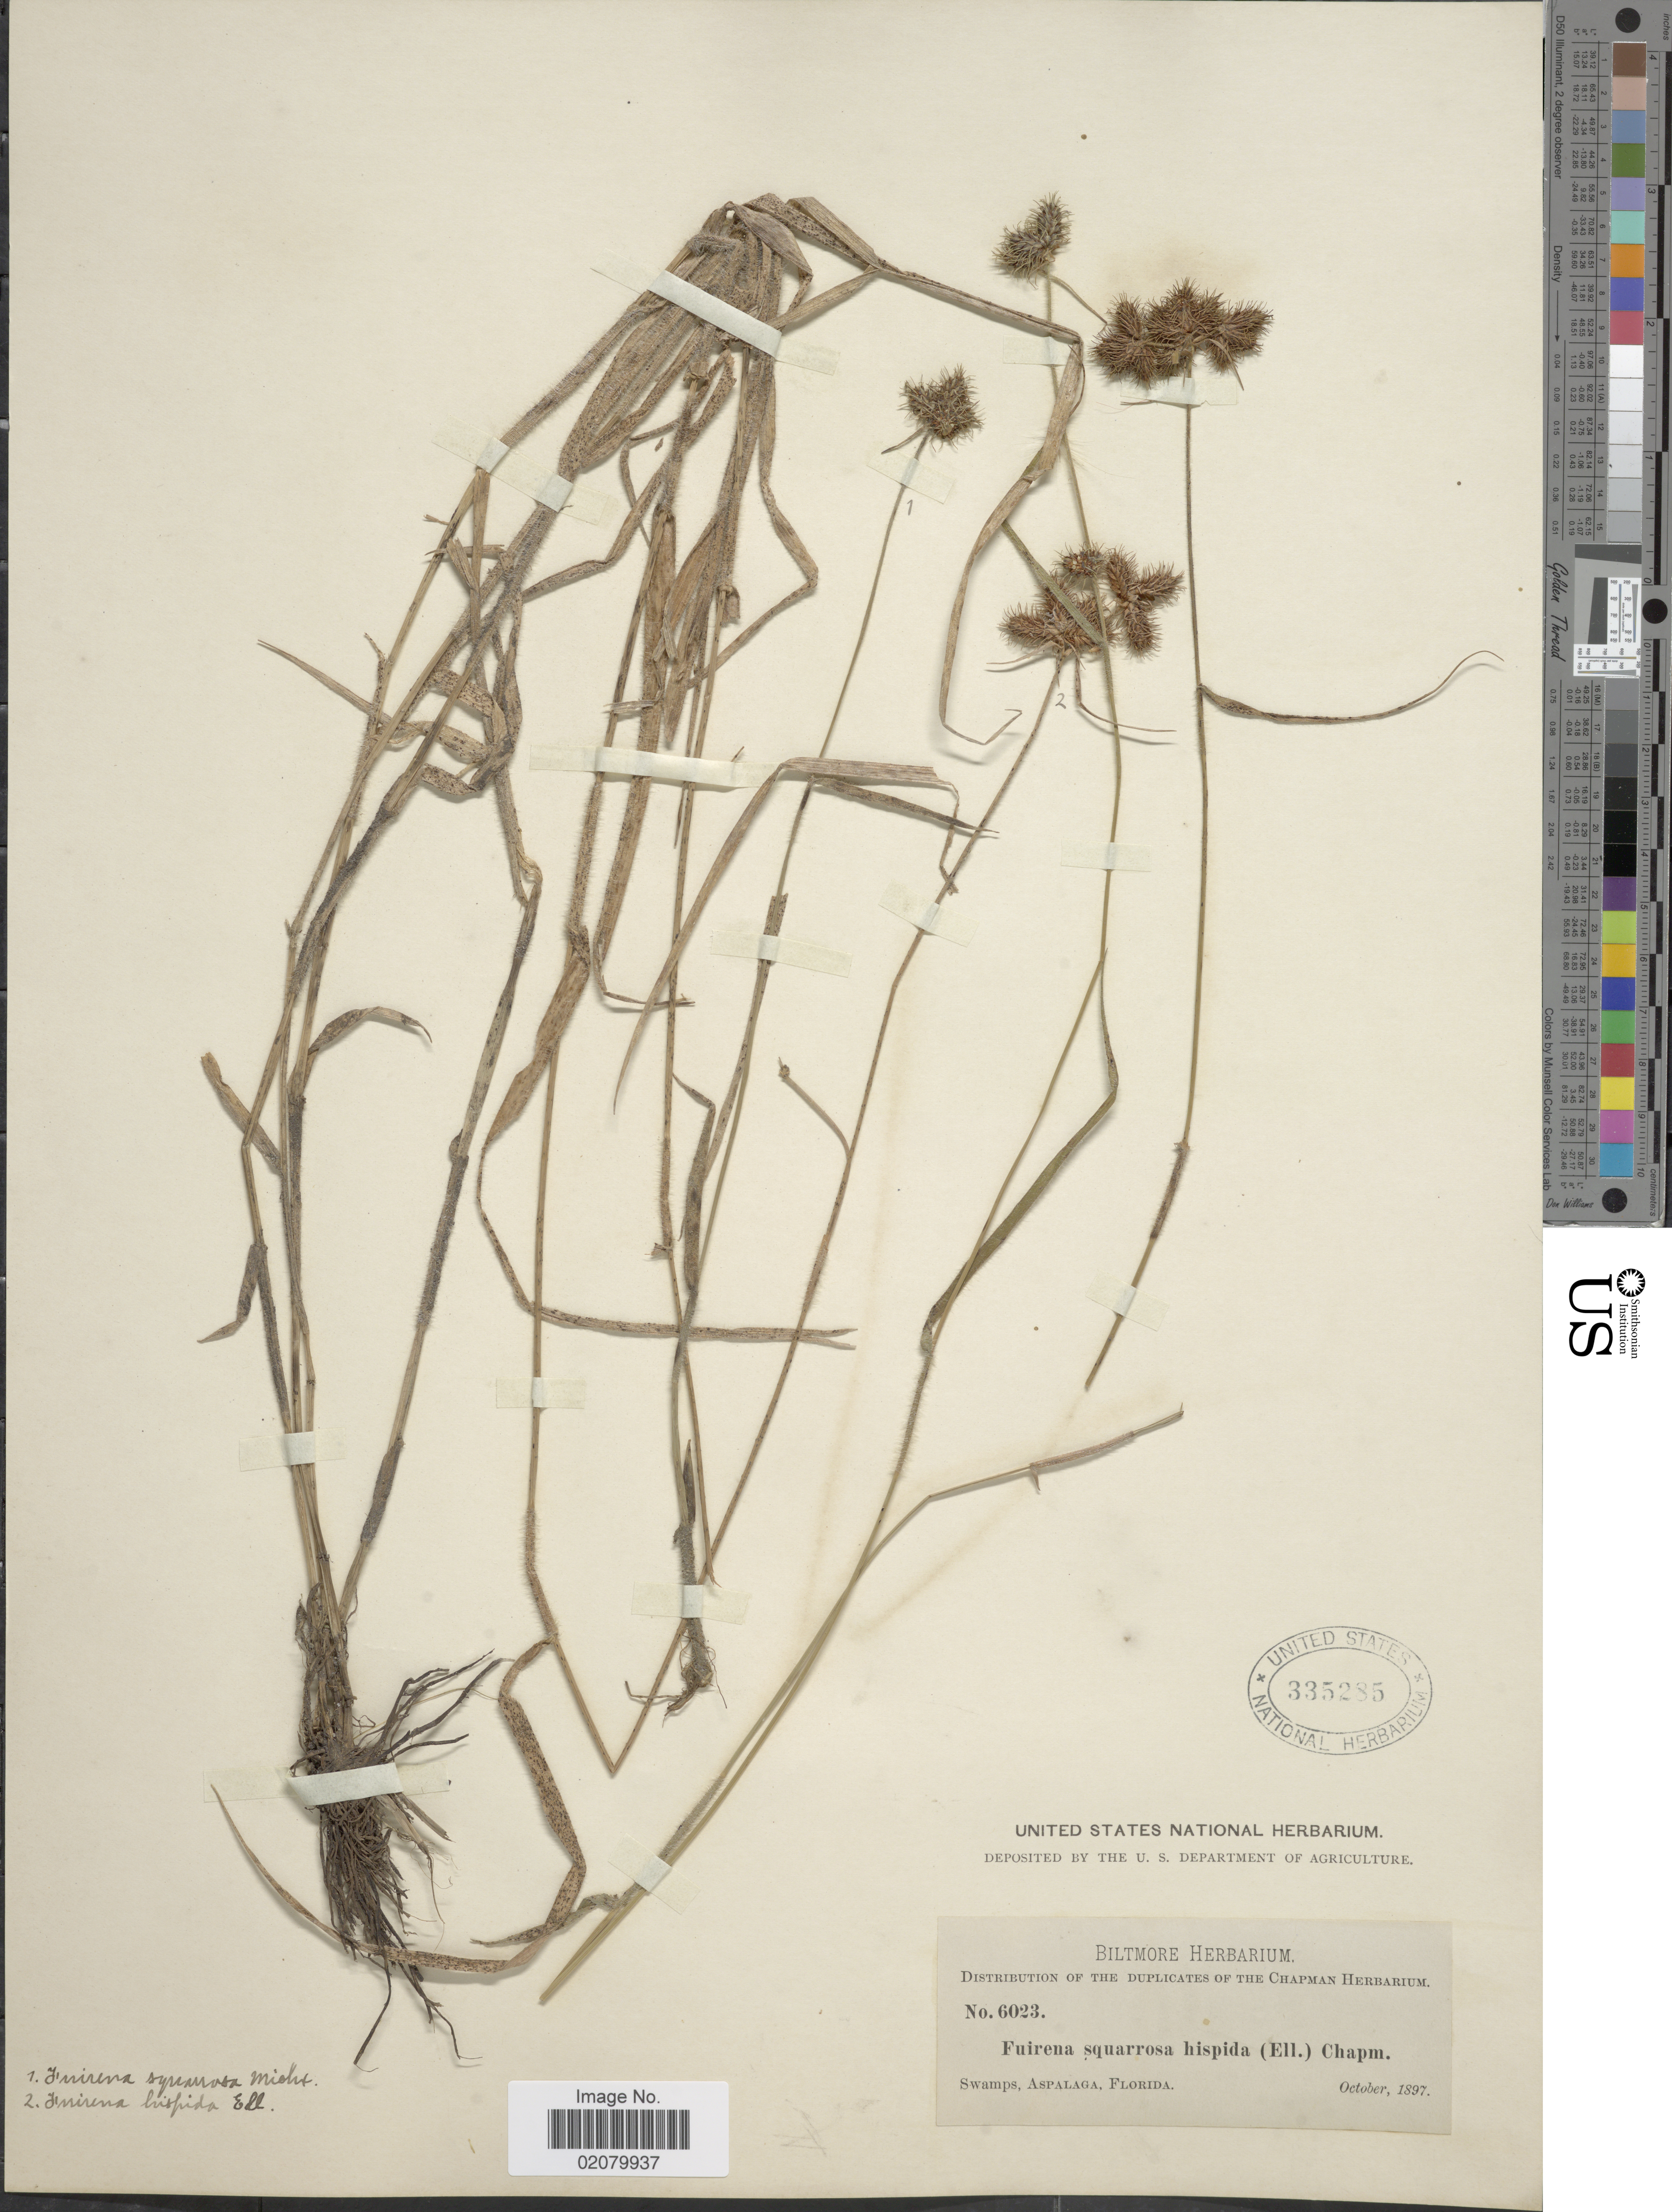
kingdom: Plantae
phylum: Tracheophyta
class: Liliopsida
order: Poales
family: Cyperaceae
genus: Fuirena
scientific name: Fuirena squarrosa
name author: Michx.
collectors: ex herb. Biltmore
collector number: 6023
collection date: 1897-10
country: United States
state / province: Florida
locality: Aspalaga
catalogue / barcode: US 335285